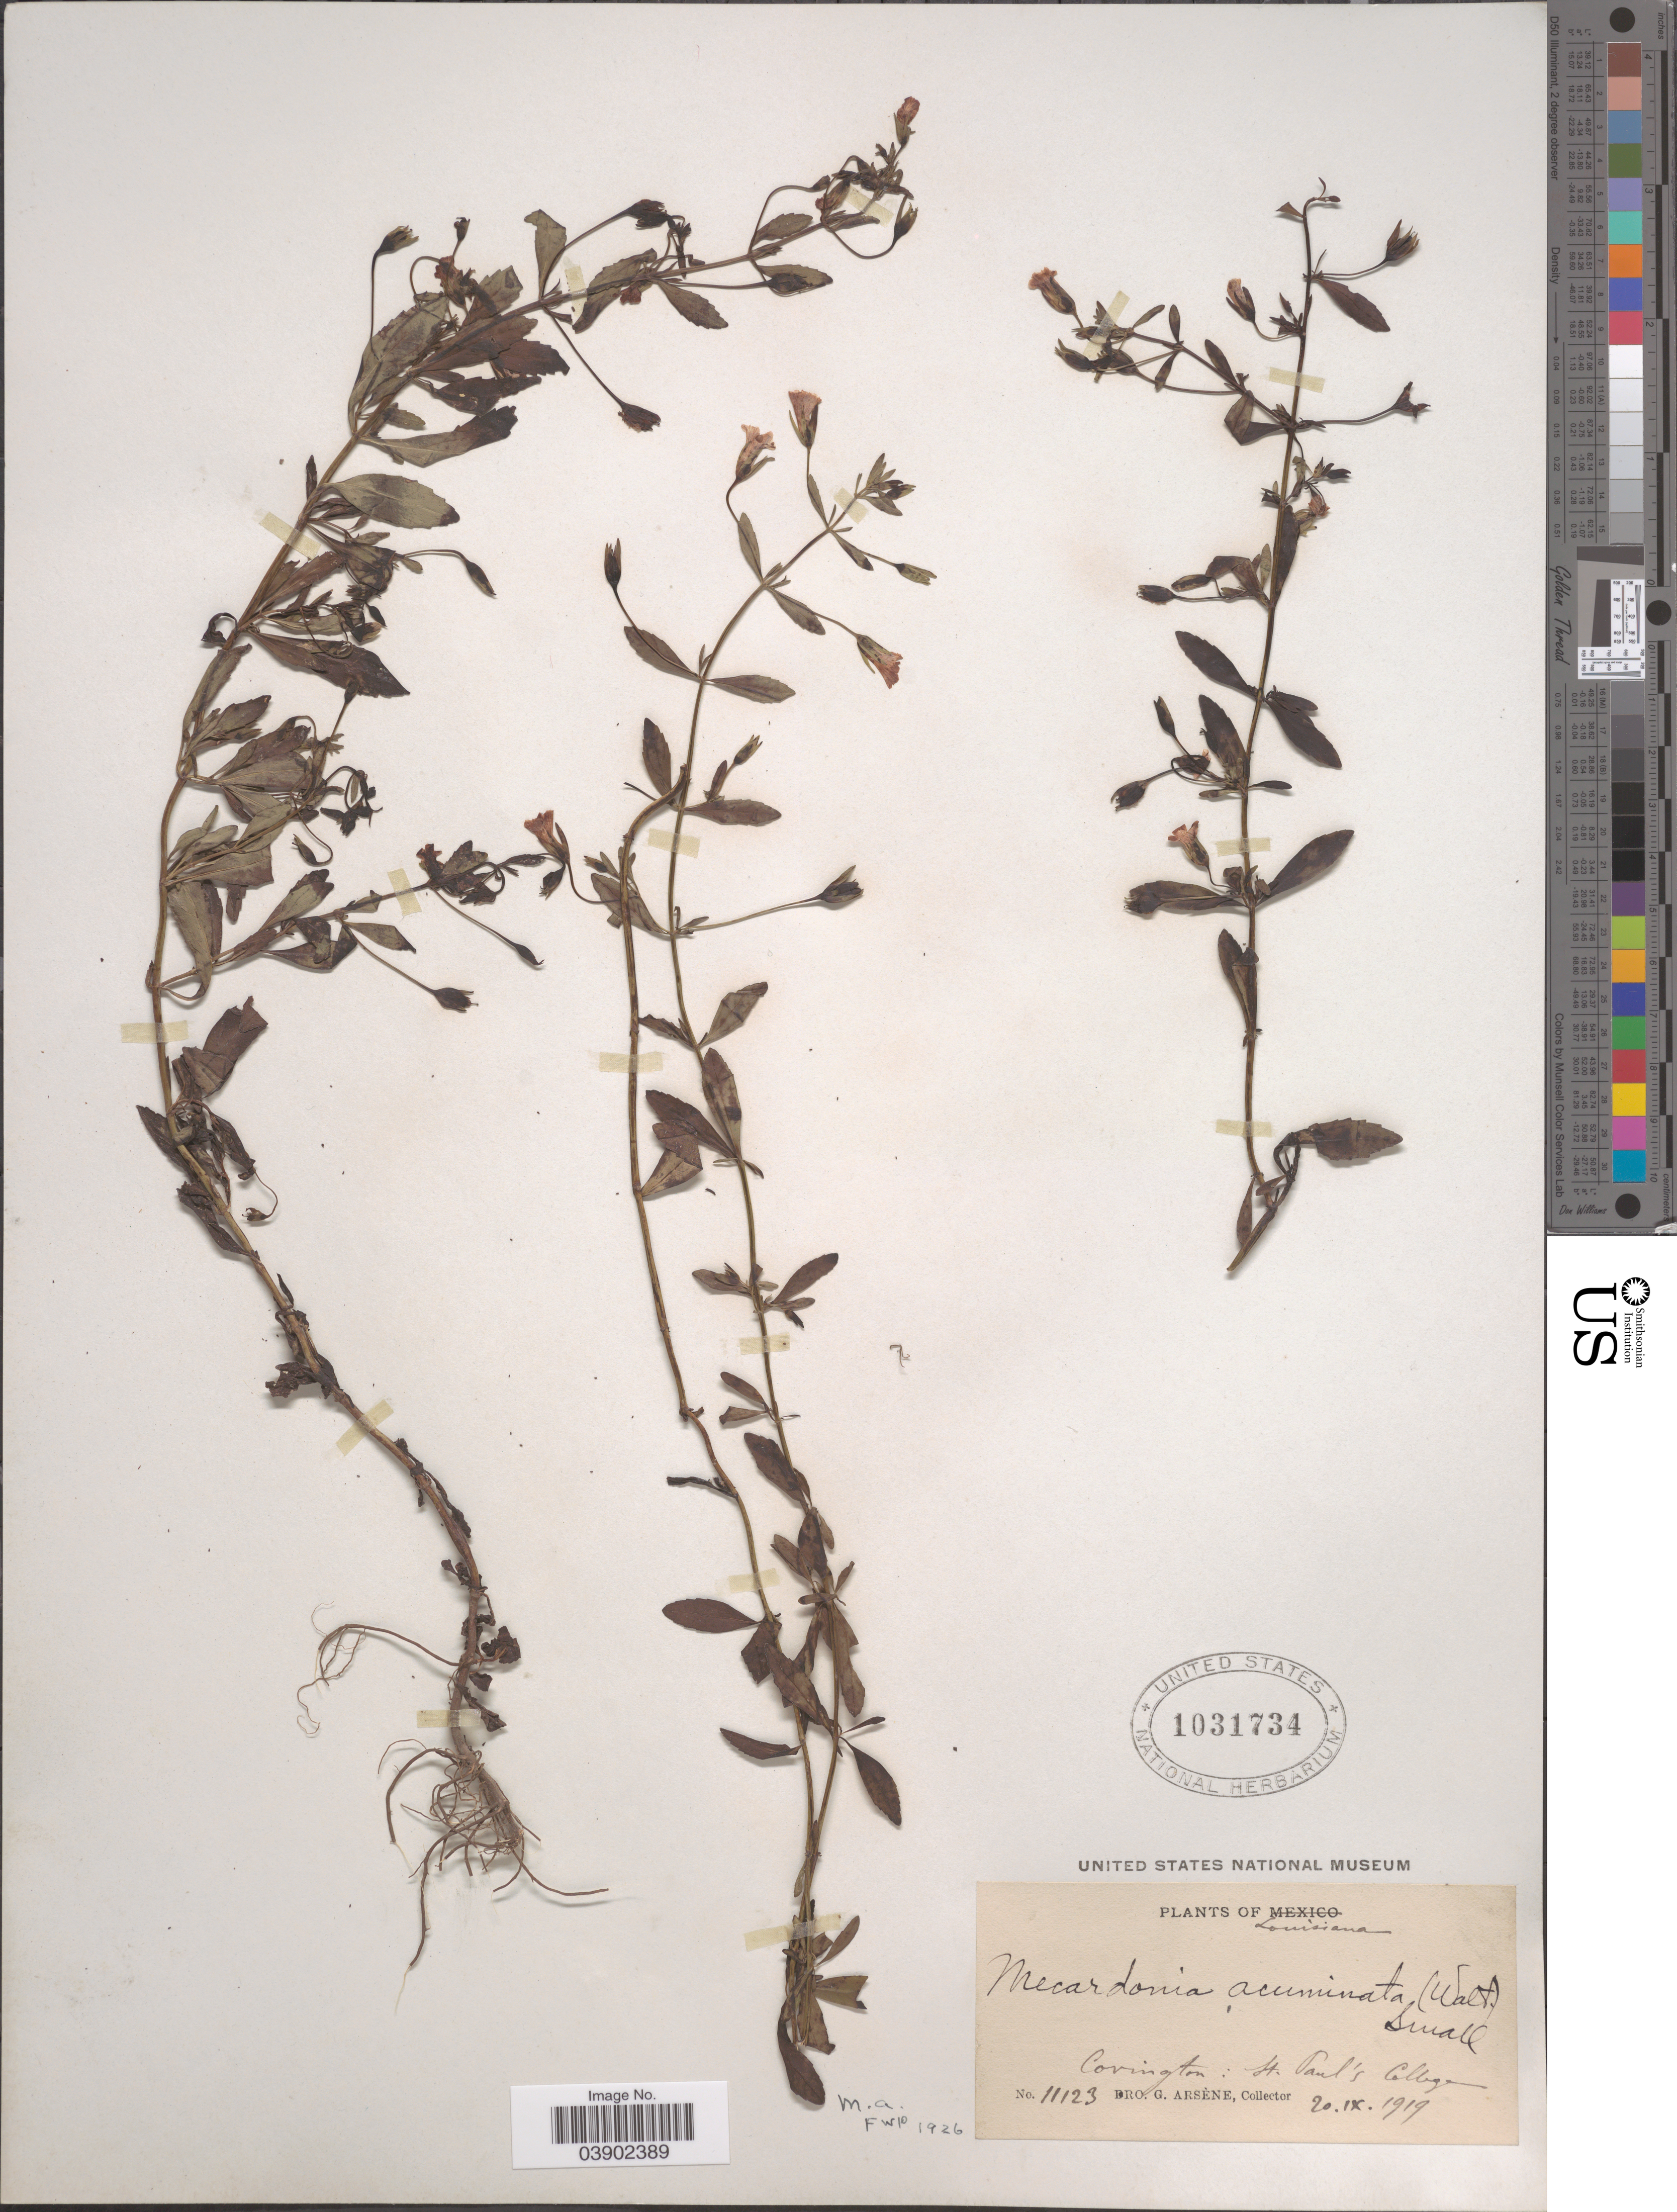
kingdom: Plantae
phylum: Tracheophyta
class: Magnoliopsida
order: Lamiales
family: Plantaginaceae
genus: Mecardonia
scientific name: Mecardonia vandellioides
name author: (Kunth) Pennell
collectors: Bro. G. Arsène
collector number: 11123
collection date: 1919-09-20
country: United States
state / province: Louisiana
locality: Covington: St. Paul's College.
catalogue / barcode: US 1031734